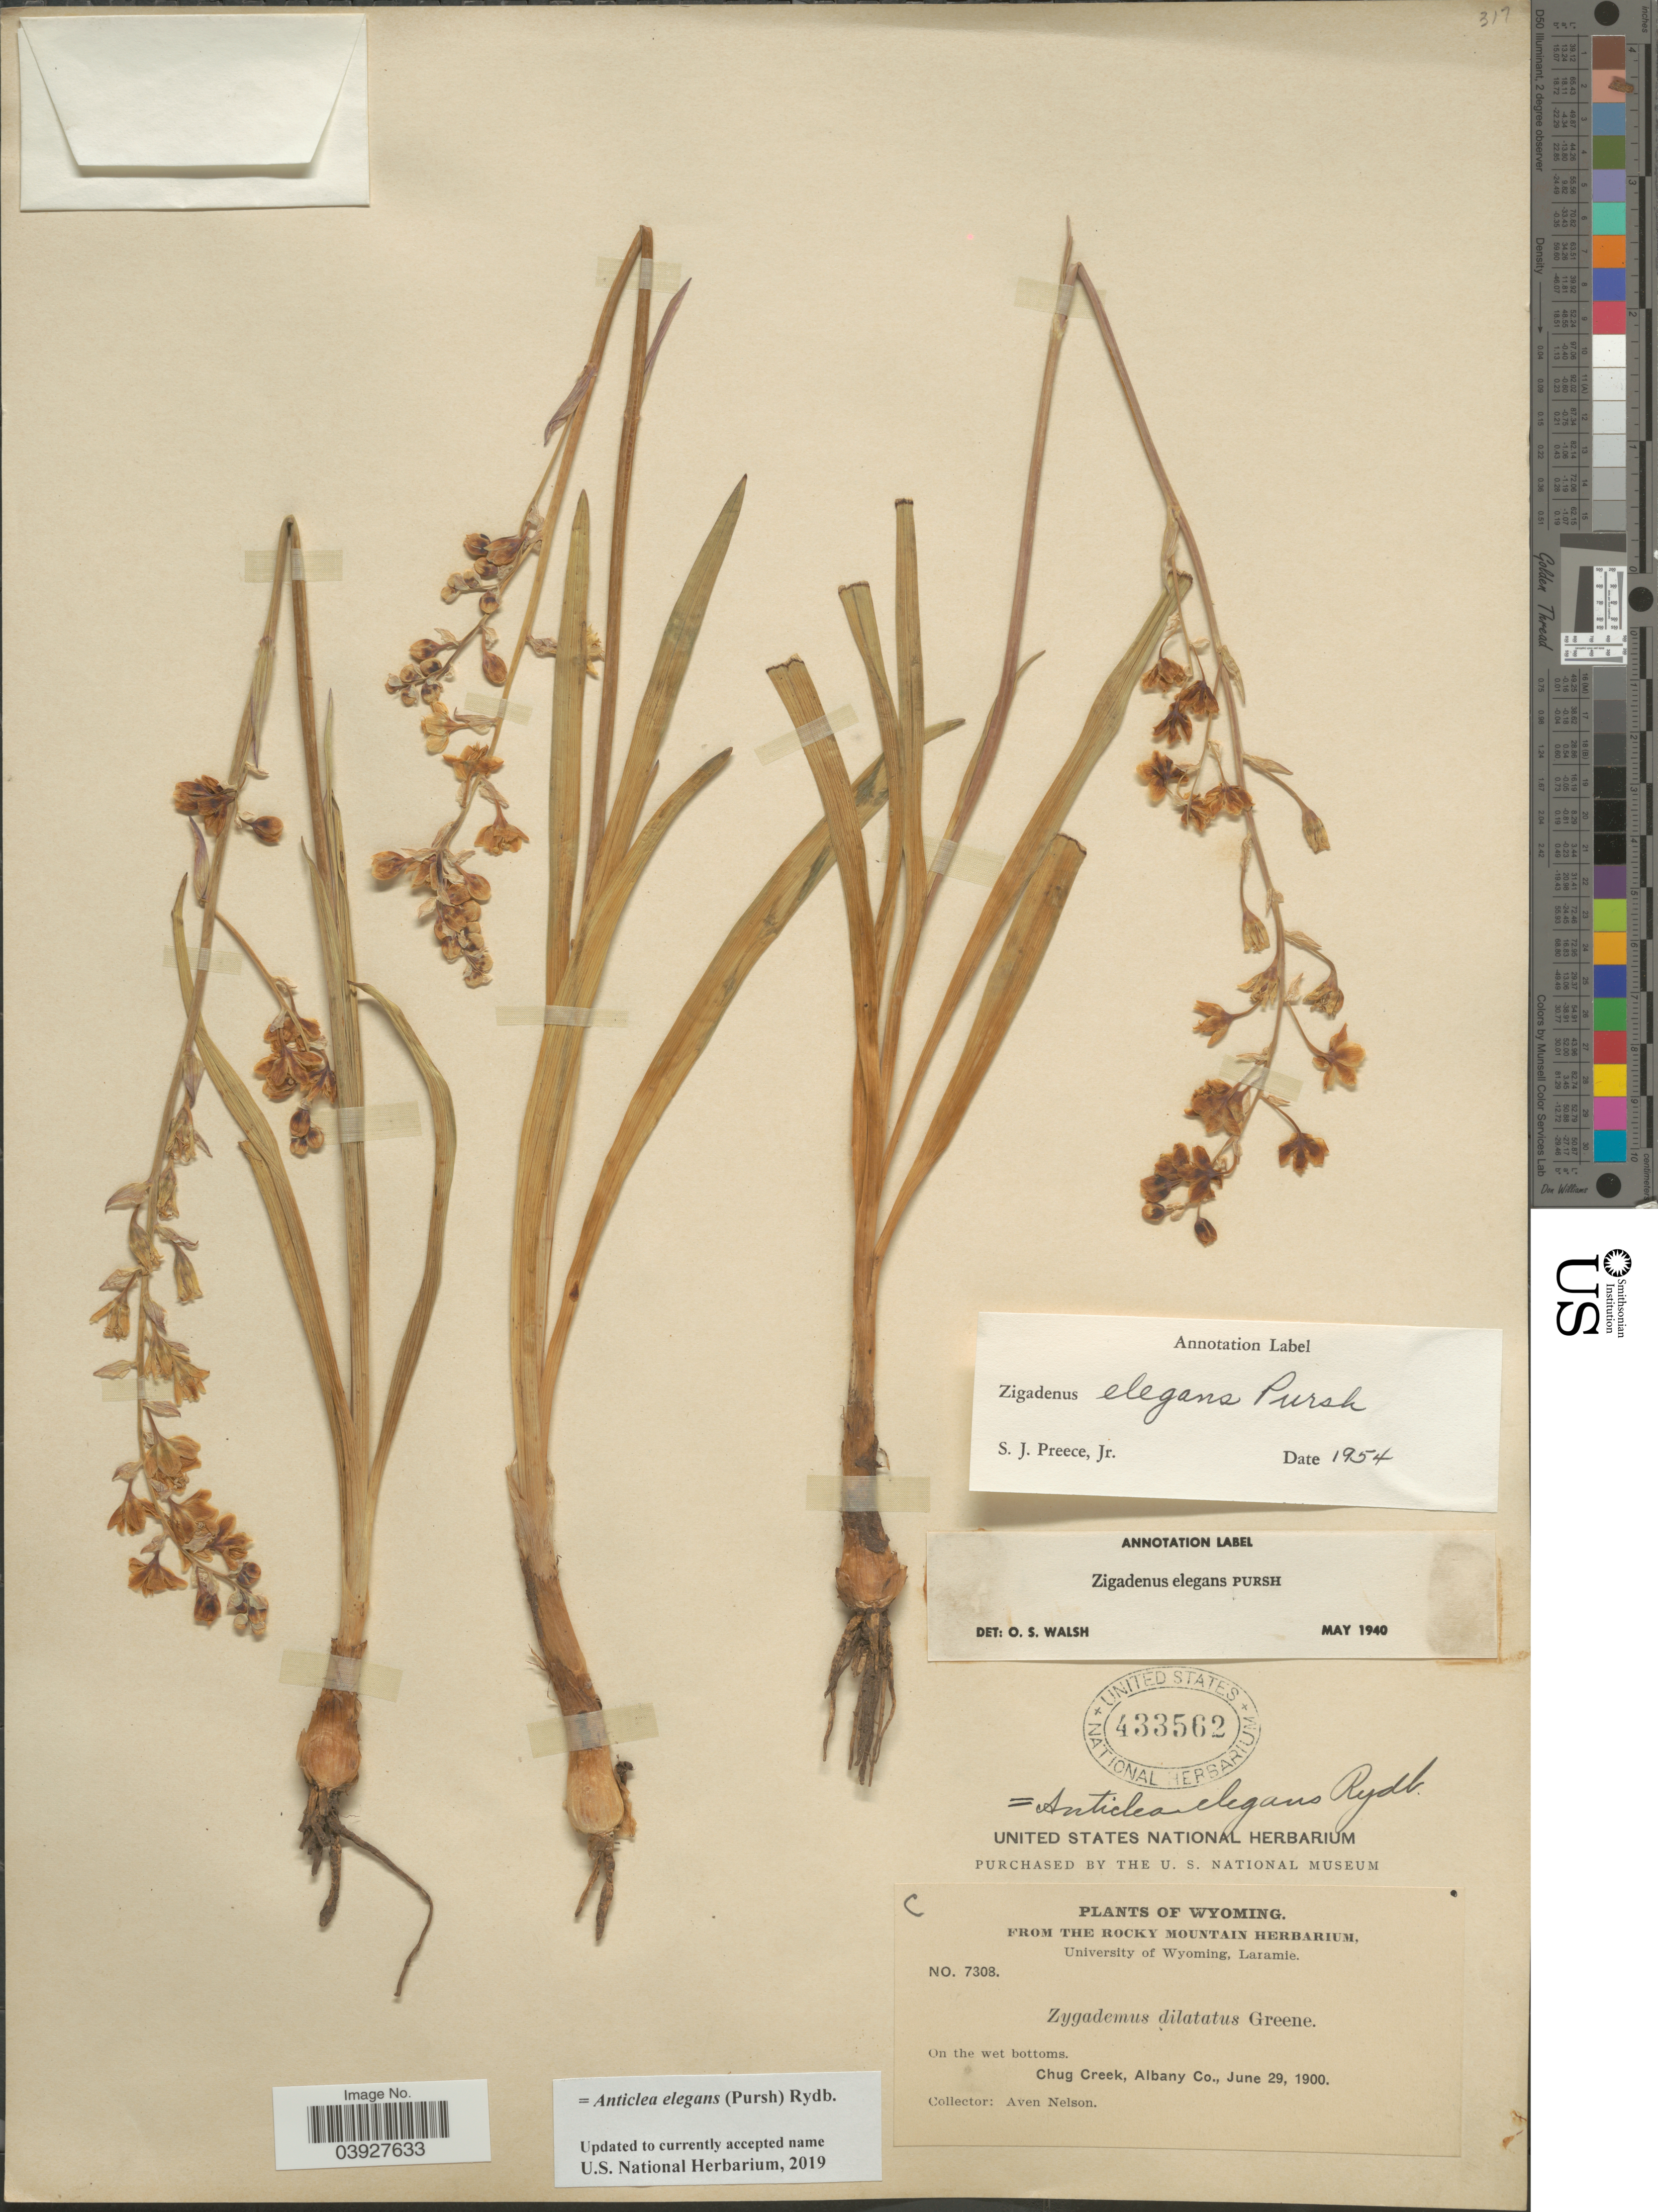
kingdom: Plantae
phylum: Tracheophyta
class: Liliopsida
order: Liliales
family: Melanthiaceae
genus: Anticlea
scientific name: Anticlea elegans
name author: (Pursh) Rydb.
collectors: A. Nelson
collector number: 7308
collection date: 1900-06-29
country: United States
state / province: Wyoming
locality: On the wet bottoms. Chug Creek, Albany Co.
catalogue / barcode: US 433562